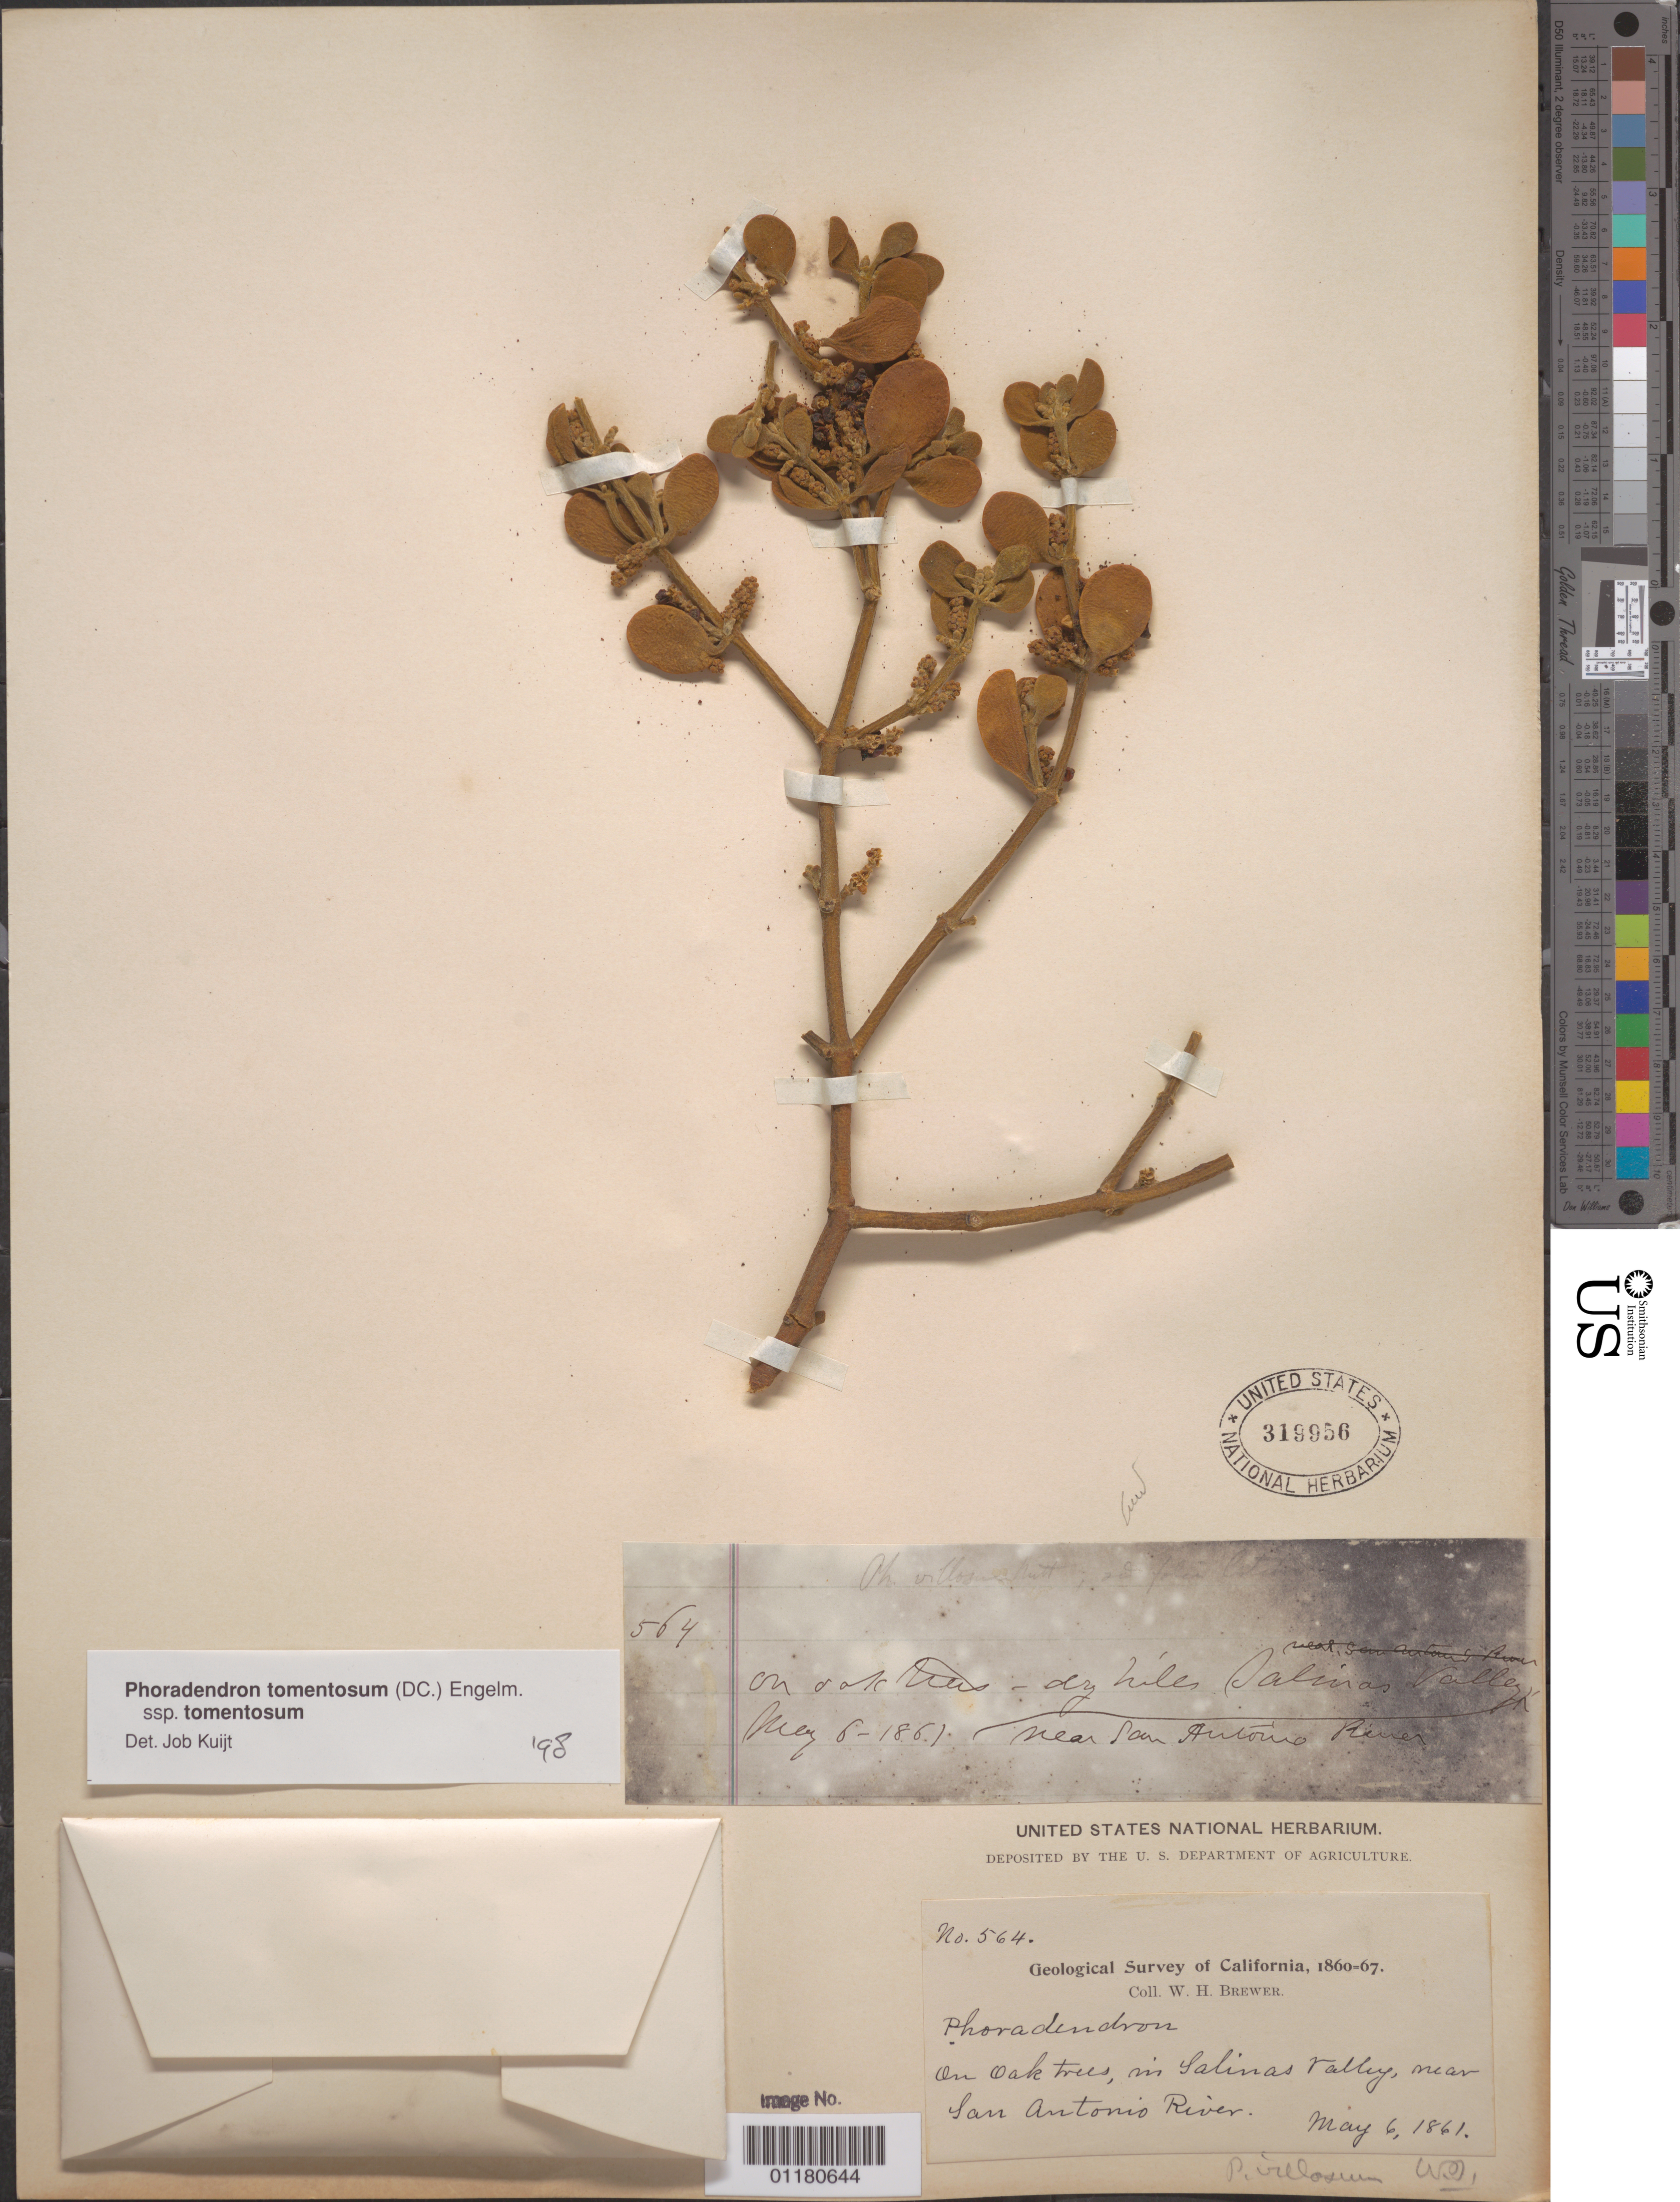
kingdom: Plantae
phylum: Tracheophyta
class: Magnoliopsida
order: Santalales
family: Viscaceae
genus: Phoradendron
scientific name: Phoradendron tomentosum subsp. tomentosum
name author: DC.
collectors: W. H. Brewer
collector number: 564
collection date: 1861-05-06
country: United States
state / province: California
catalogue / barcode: US 319956